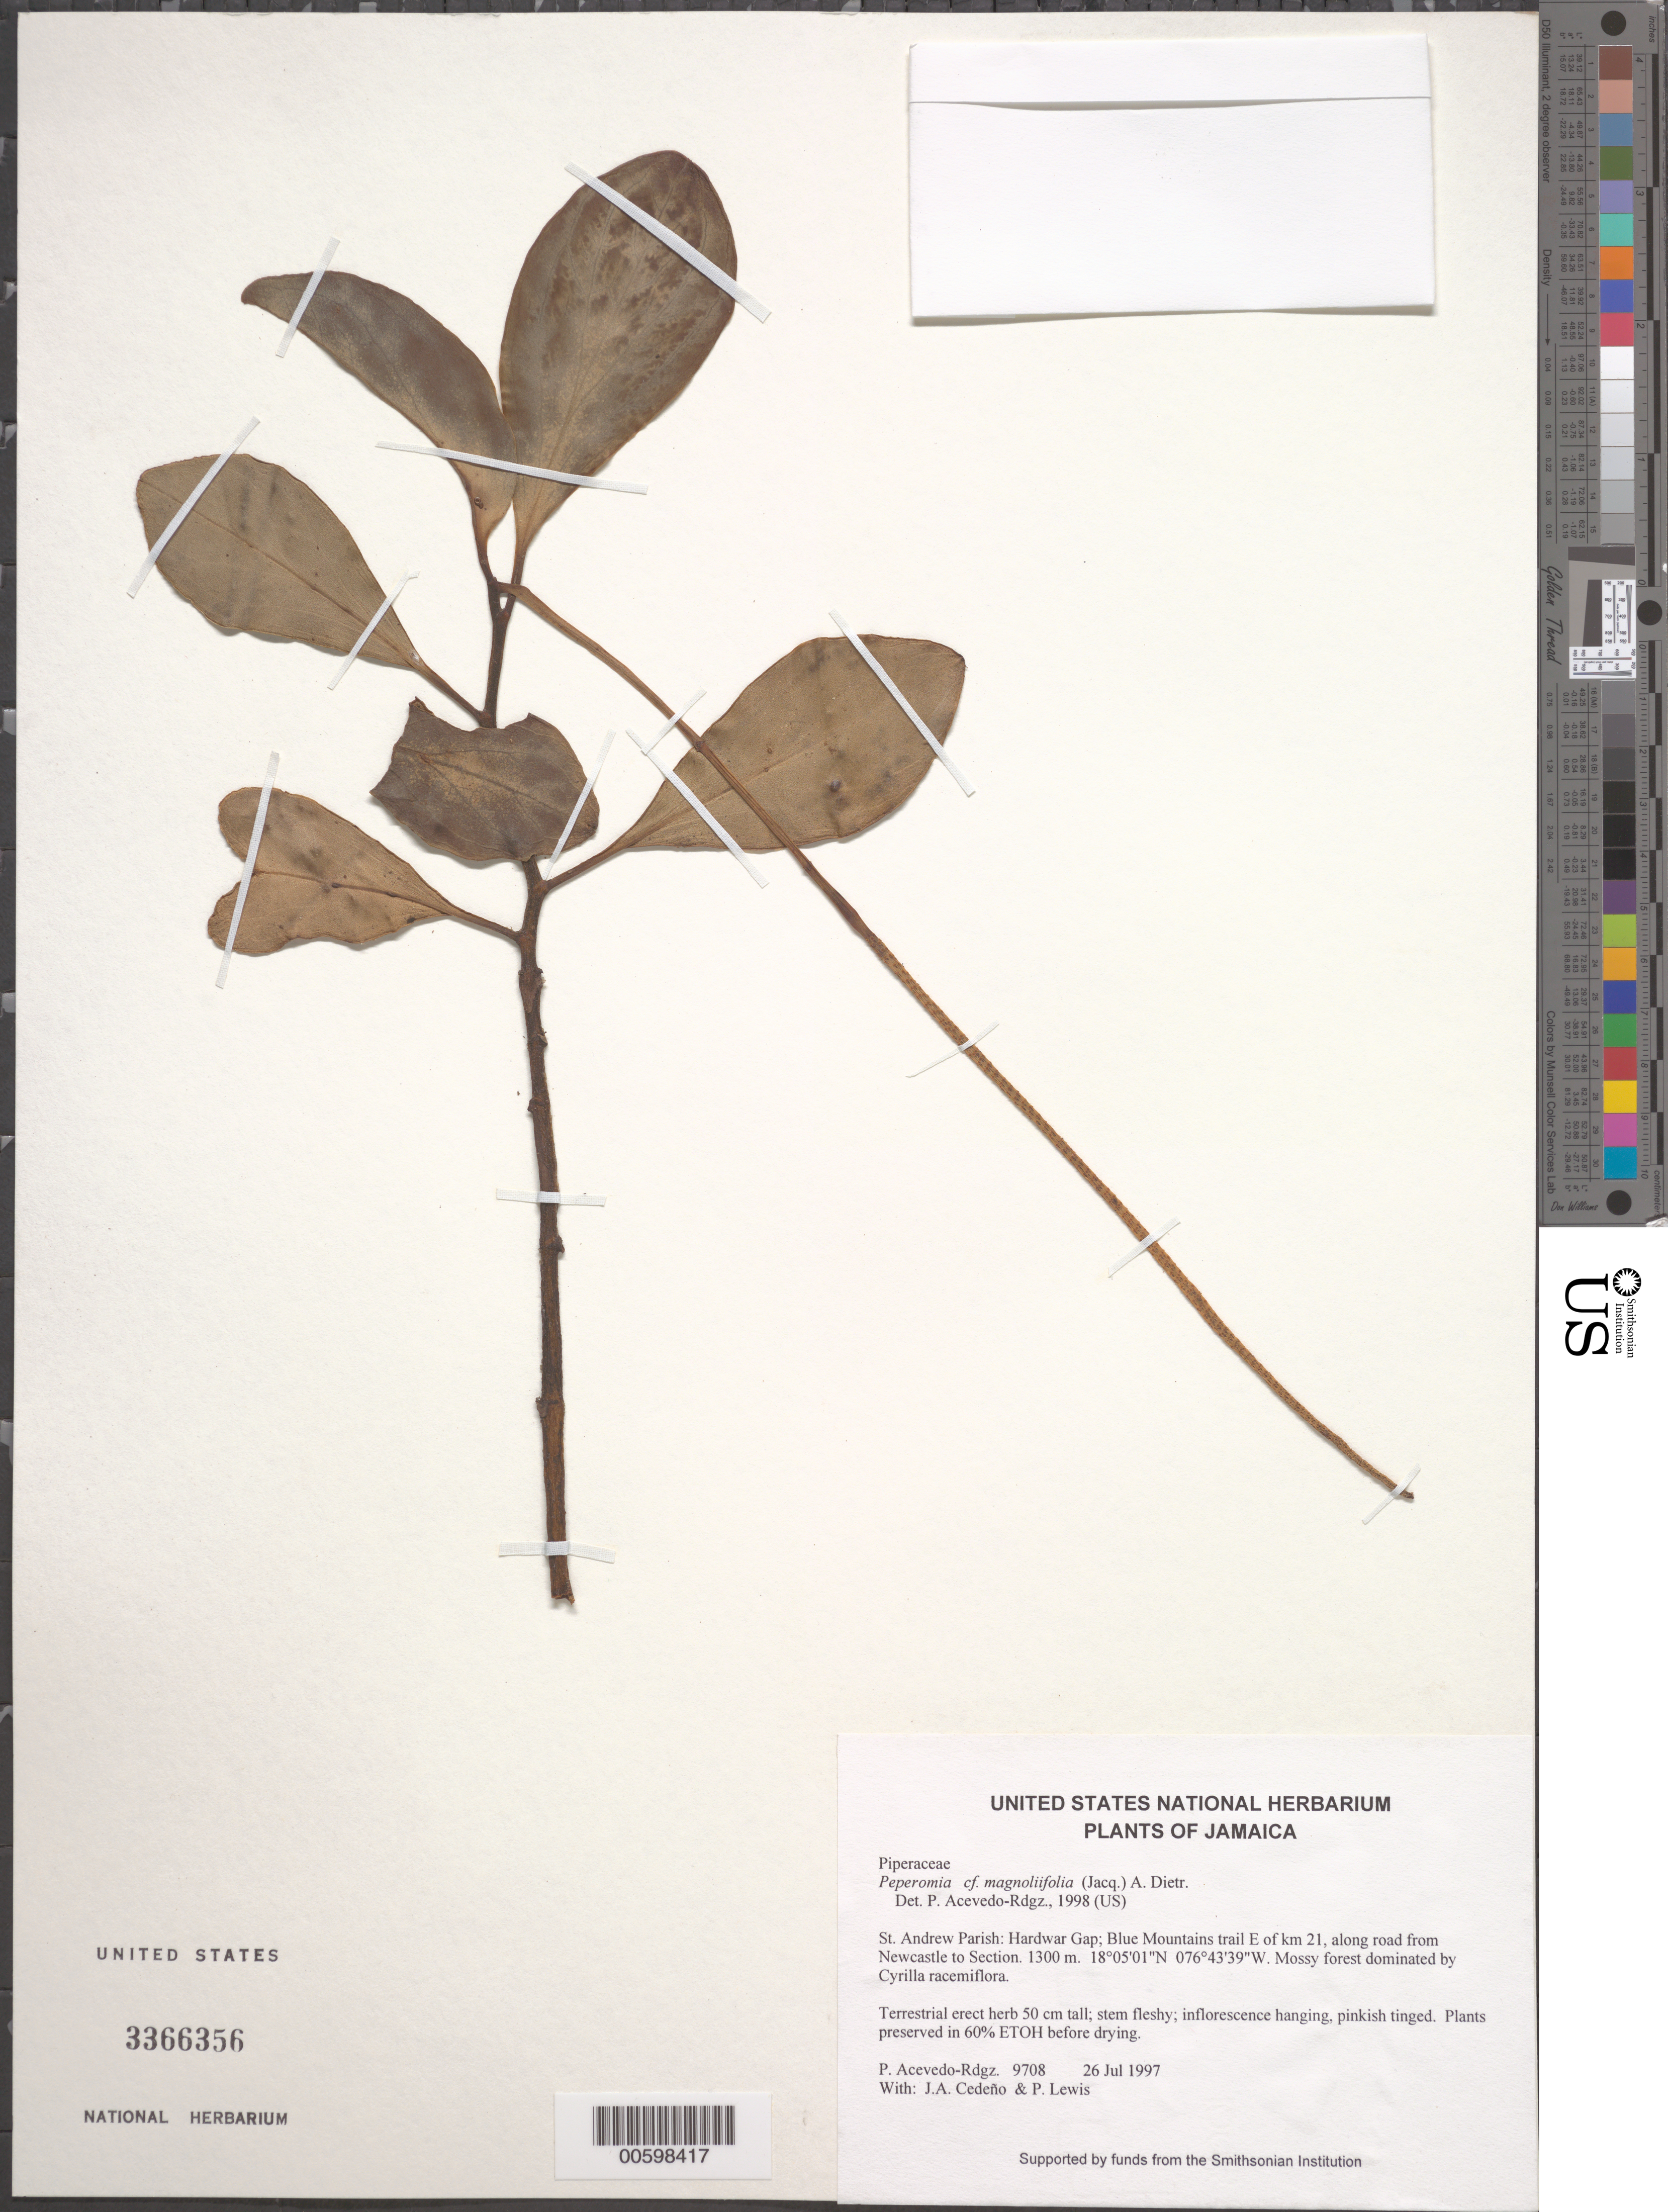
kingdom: Plantae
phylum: Tracheophyta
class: Magnoliopsida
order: Piperales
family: Piperaceae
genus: Peperomia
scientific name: Peperomia magnoliifolia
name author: (Jacq.) A. Dietr.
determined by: Acevedo-Rodríguez, P., (BOT), Smithsonian Institution - National Museum of Natural History (UNITED STATES)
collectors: P. Acevedo-Rodr., J. A. Cedeño M. & P. Lewis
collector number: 9708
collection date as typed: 26 Jul 1997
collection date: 1997-07-26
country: Jamaica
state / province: Saint Andrew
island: Jamaica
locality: St. Andrew Parish: Hardwar Gap; Blue Mountains trail E of km 21, along road from Newcastle to Section.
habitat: Mossy forest dominated by Cyrilla racemiflora.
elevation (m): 1300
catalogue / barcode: US 3366356